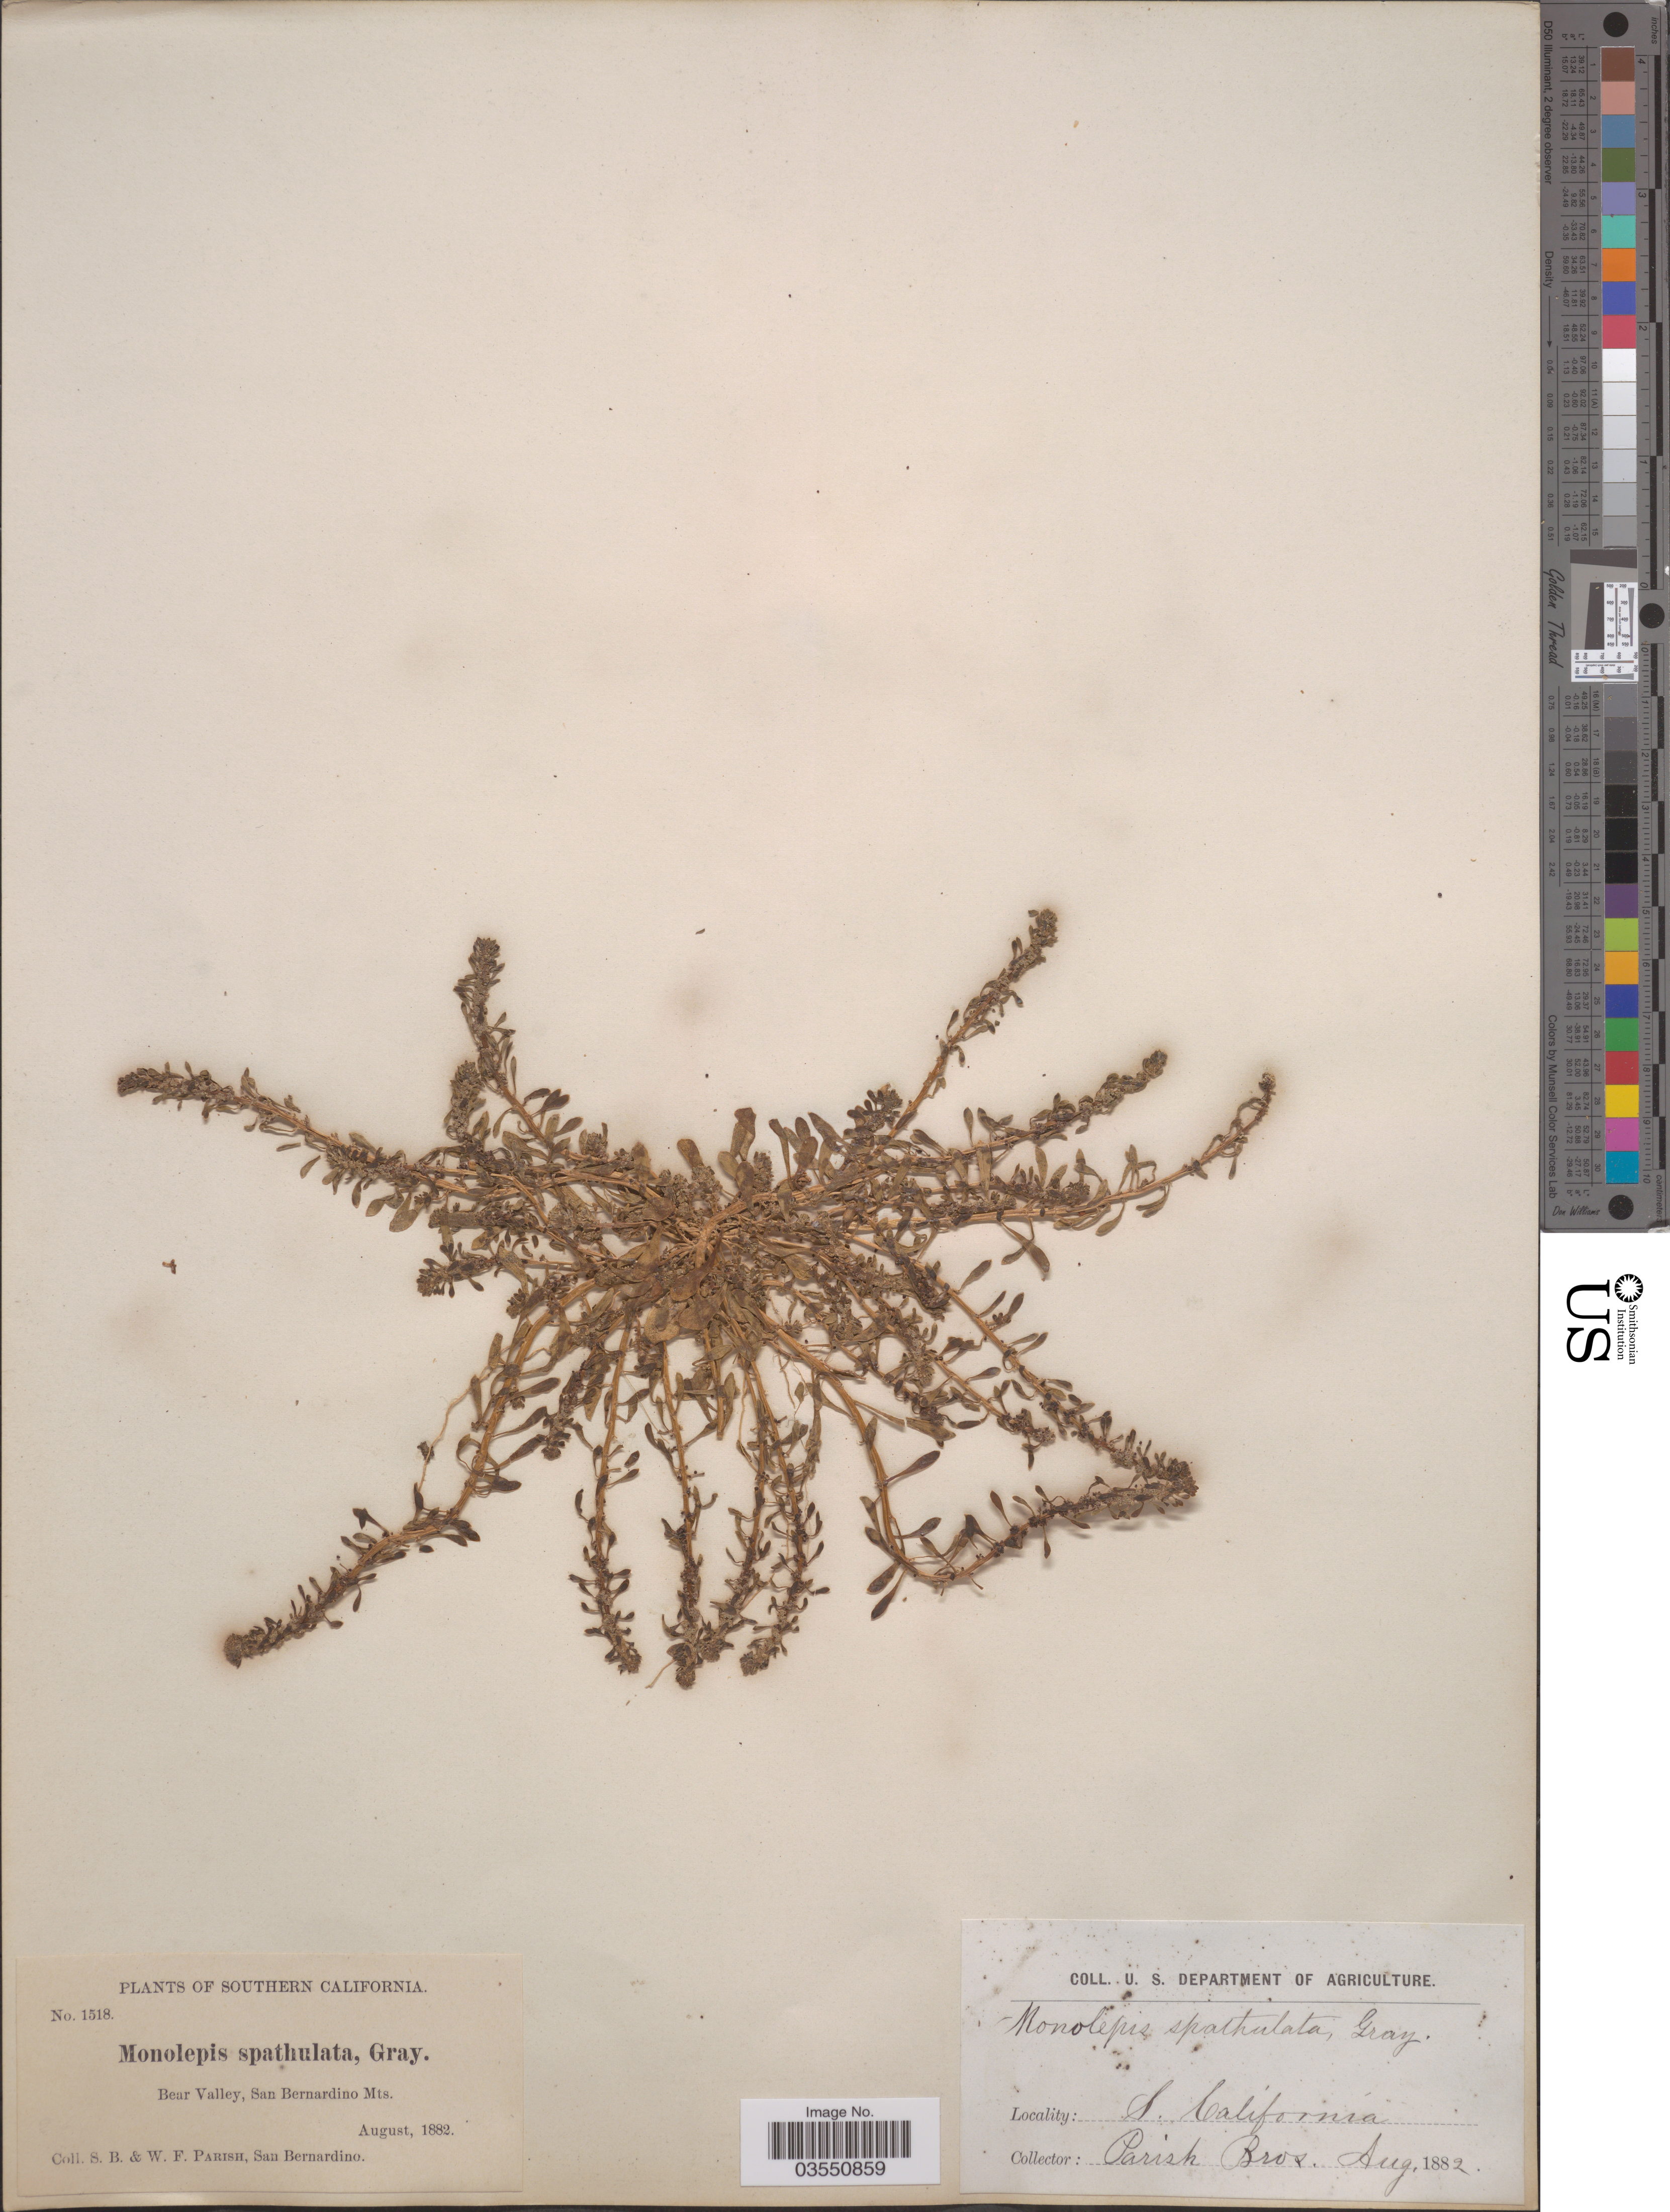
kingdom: Plantae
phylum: Tracheophyta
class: Magnoliopsida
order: Caryophyllales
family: Amaranthaceae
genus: Neomonolepis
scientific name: Neomonolepis spathulata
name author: (A. Gray) Sukhor.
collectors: S. B. Parish & W. F. Parish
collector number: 1518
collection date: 1882-08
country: United States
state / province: California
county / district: San Bernardino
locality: Southern California. Bear Valley, San Bernardino Mts.